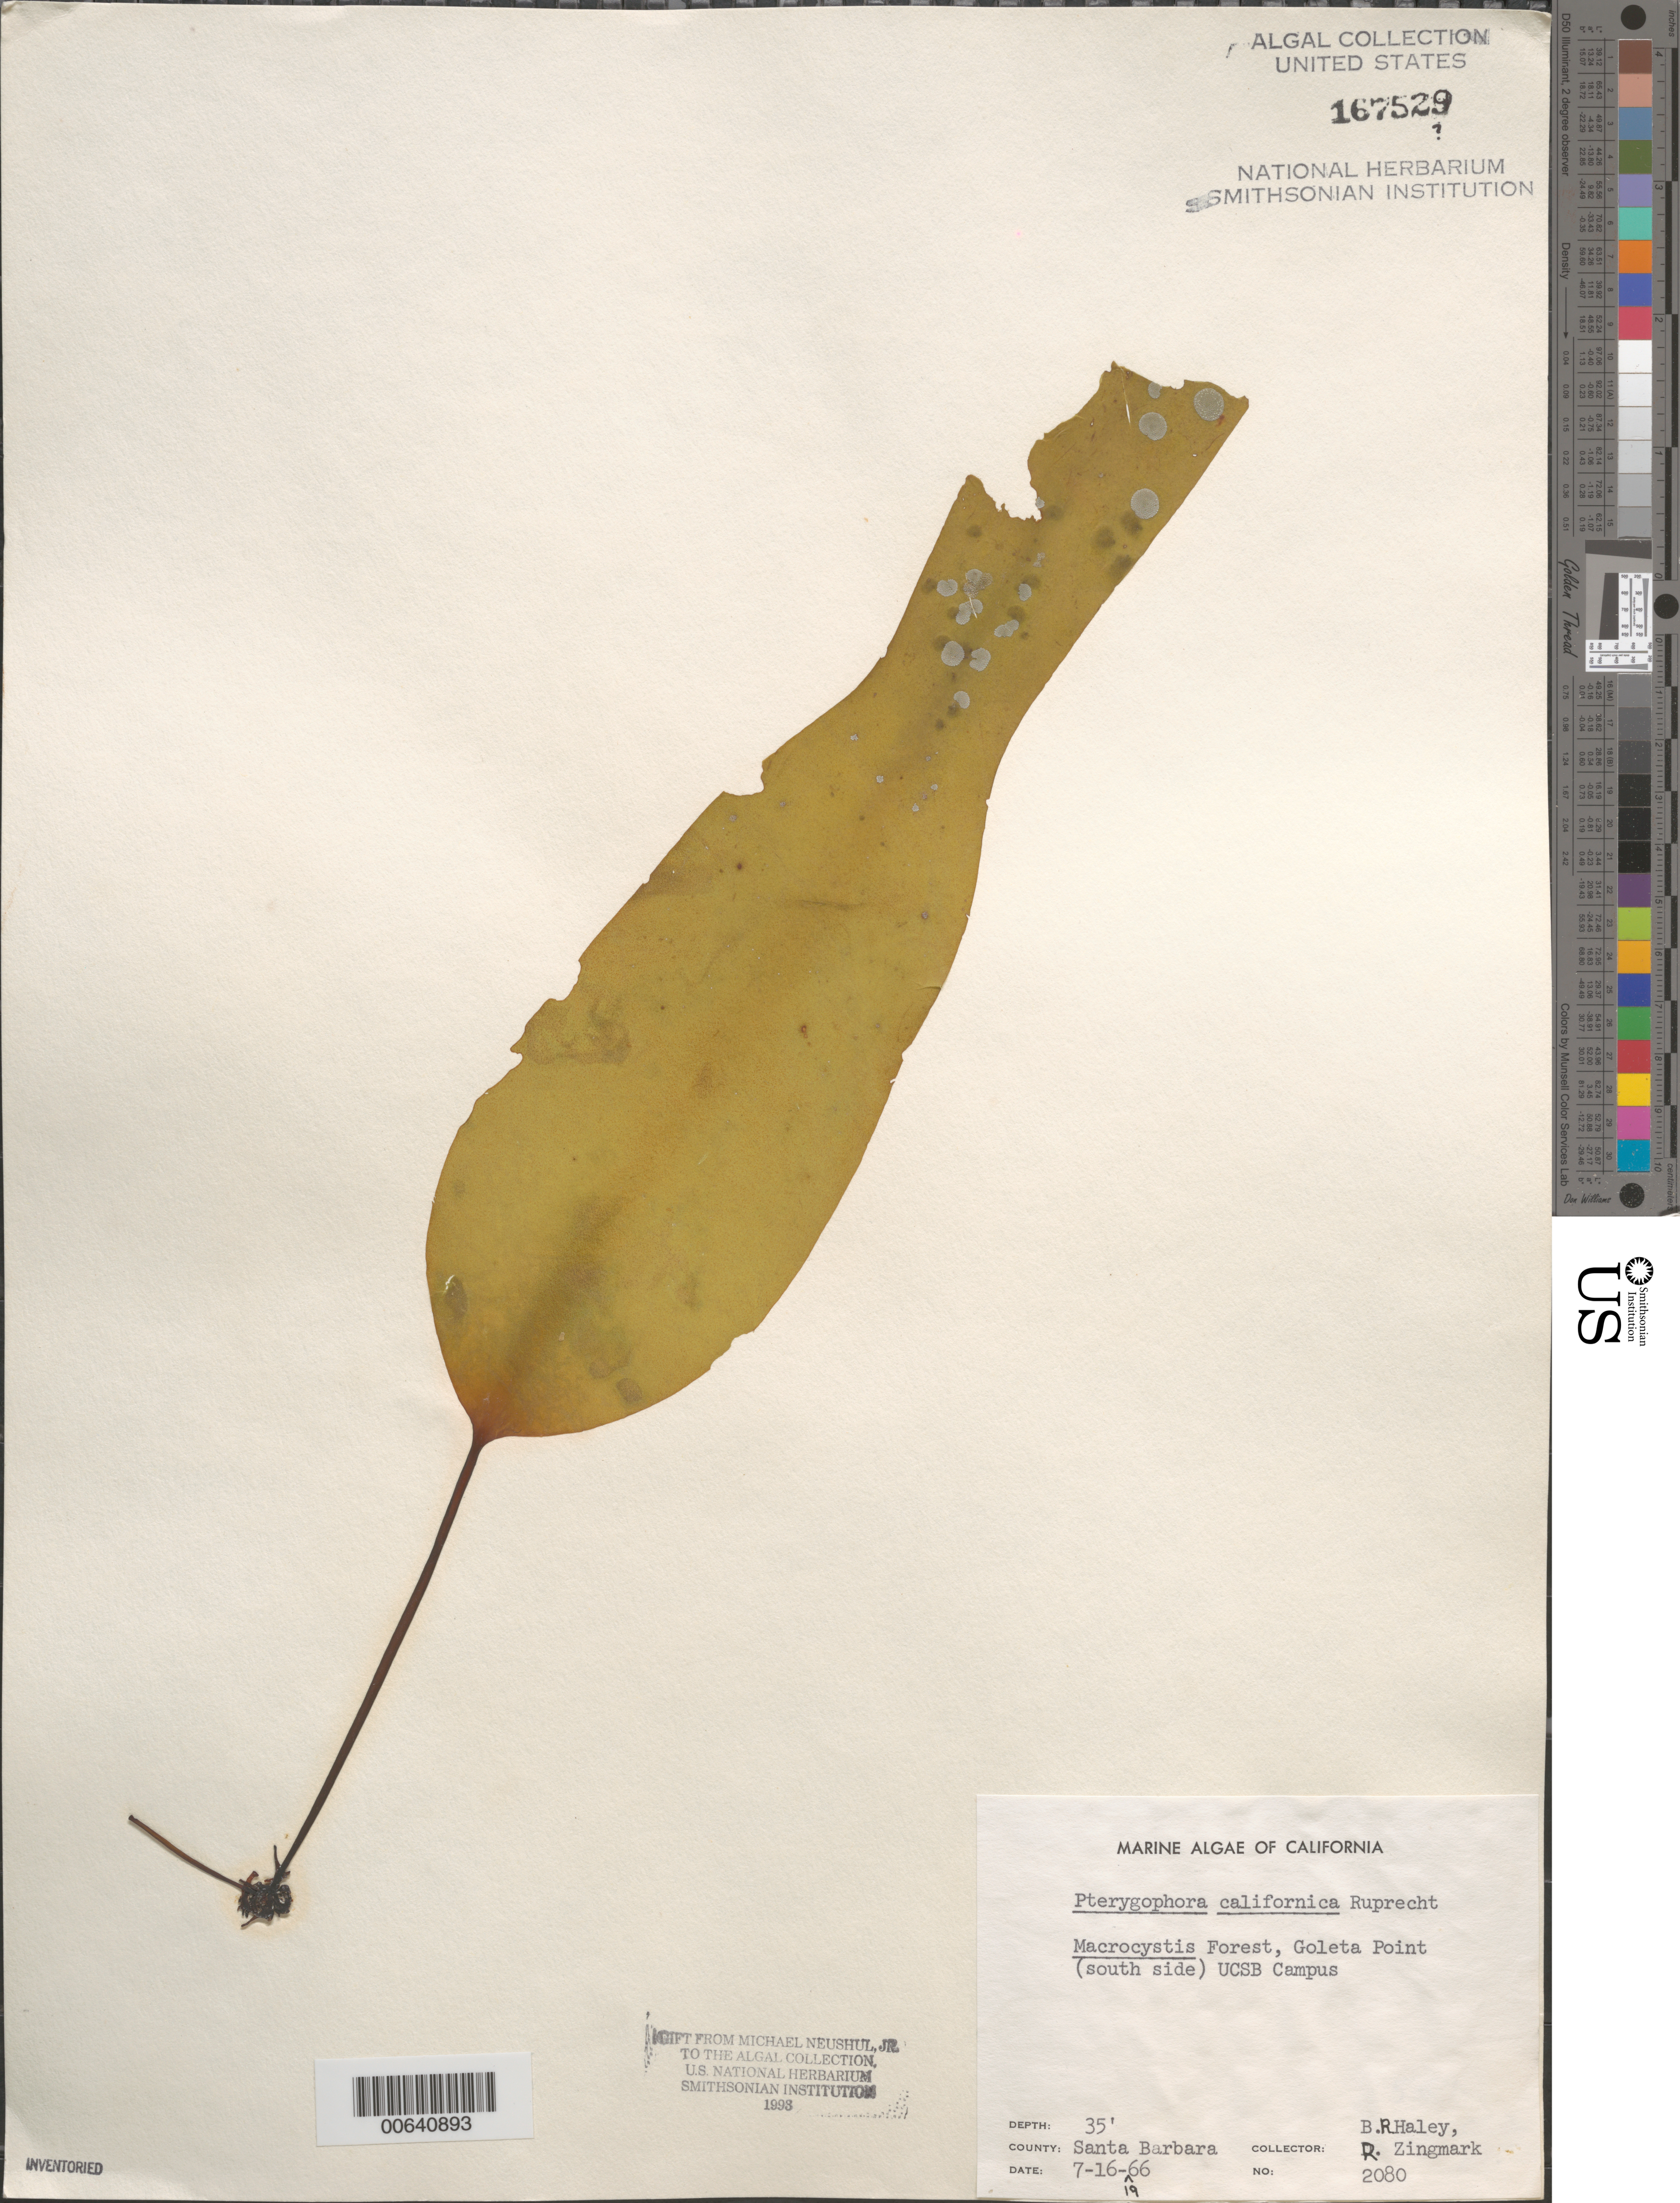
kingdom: Chromista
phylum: Ochrophyta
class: Phaeophyceae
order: Laminariales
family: Alariaceae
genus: Pterygophora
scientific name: Pterygophora californica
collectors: B. Haley & R. Zingmark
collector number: Neushul 2080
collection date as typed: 16 Jul 1966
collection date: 1966-07-16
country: United States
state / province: California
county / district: Santa Barbara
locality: Goleta Point, University of California Santa Barbara Campus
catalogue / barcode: US 167529